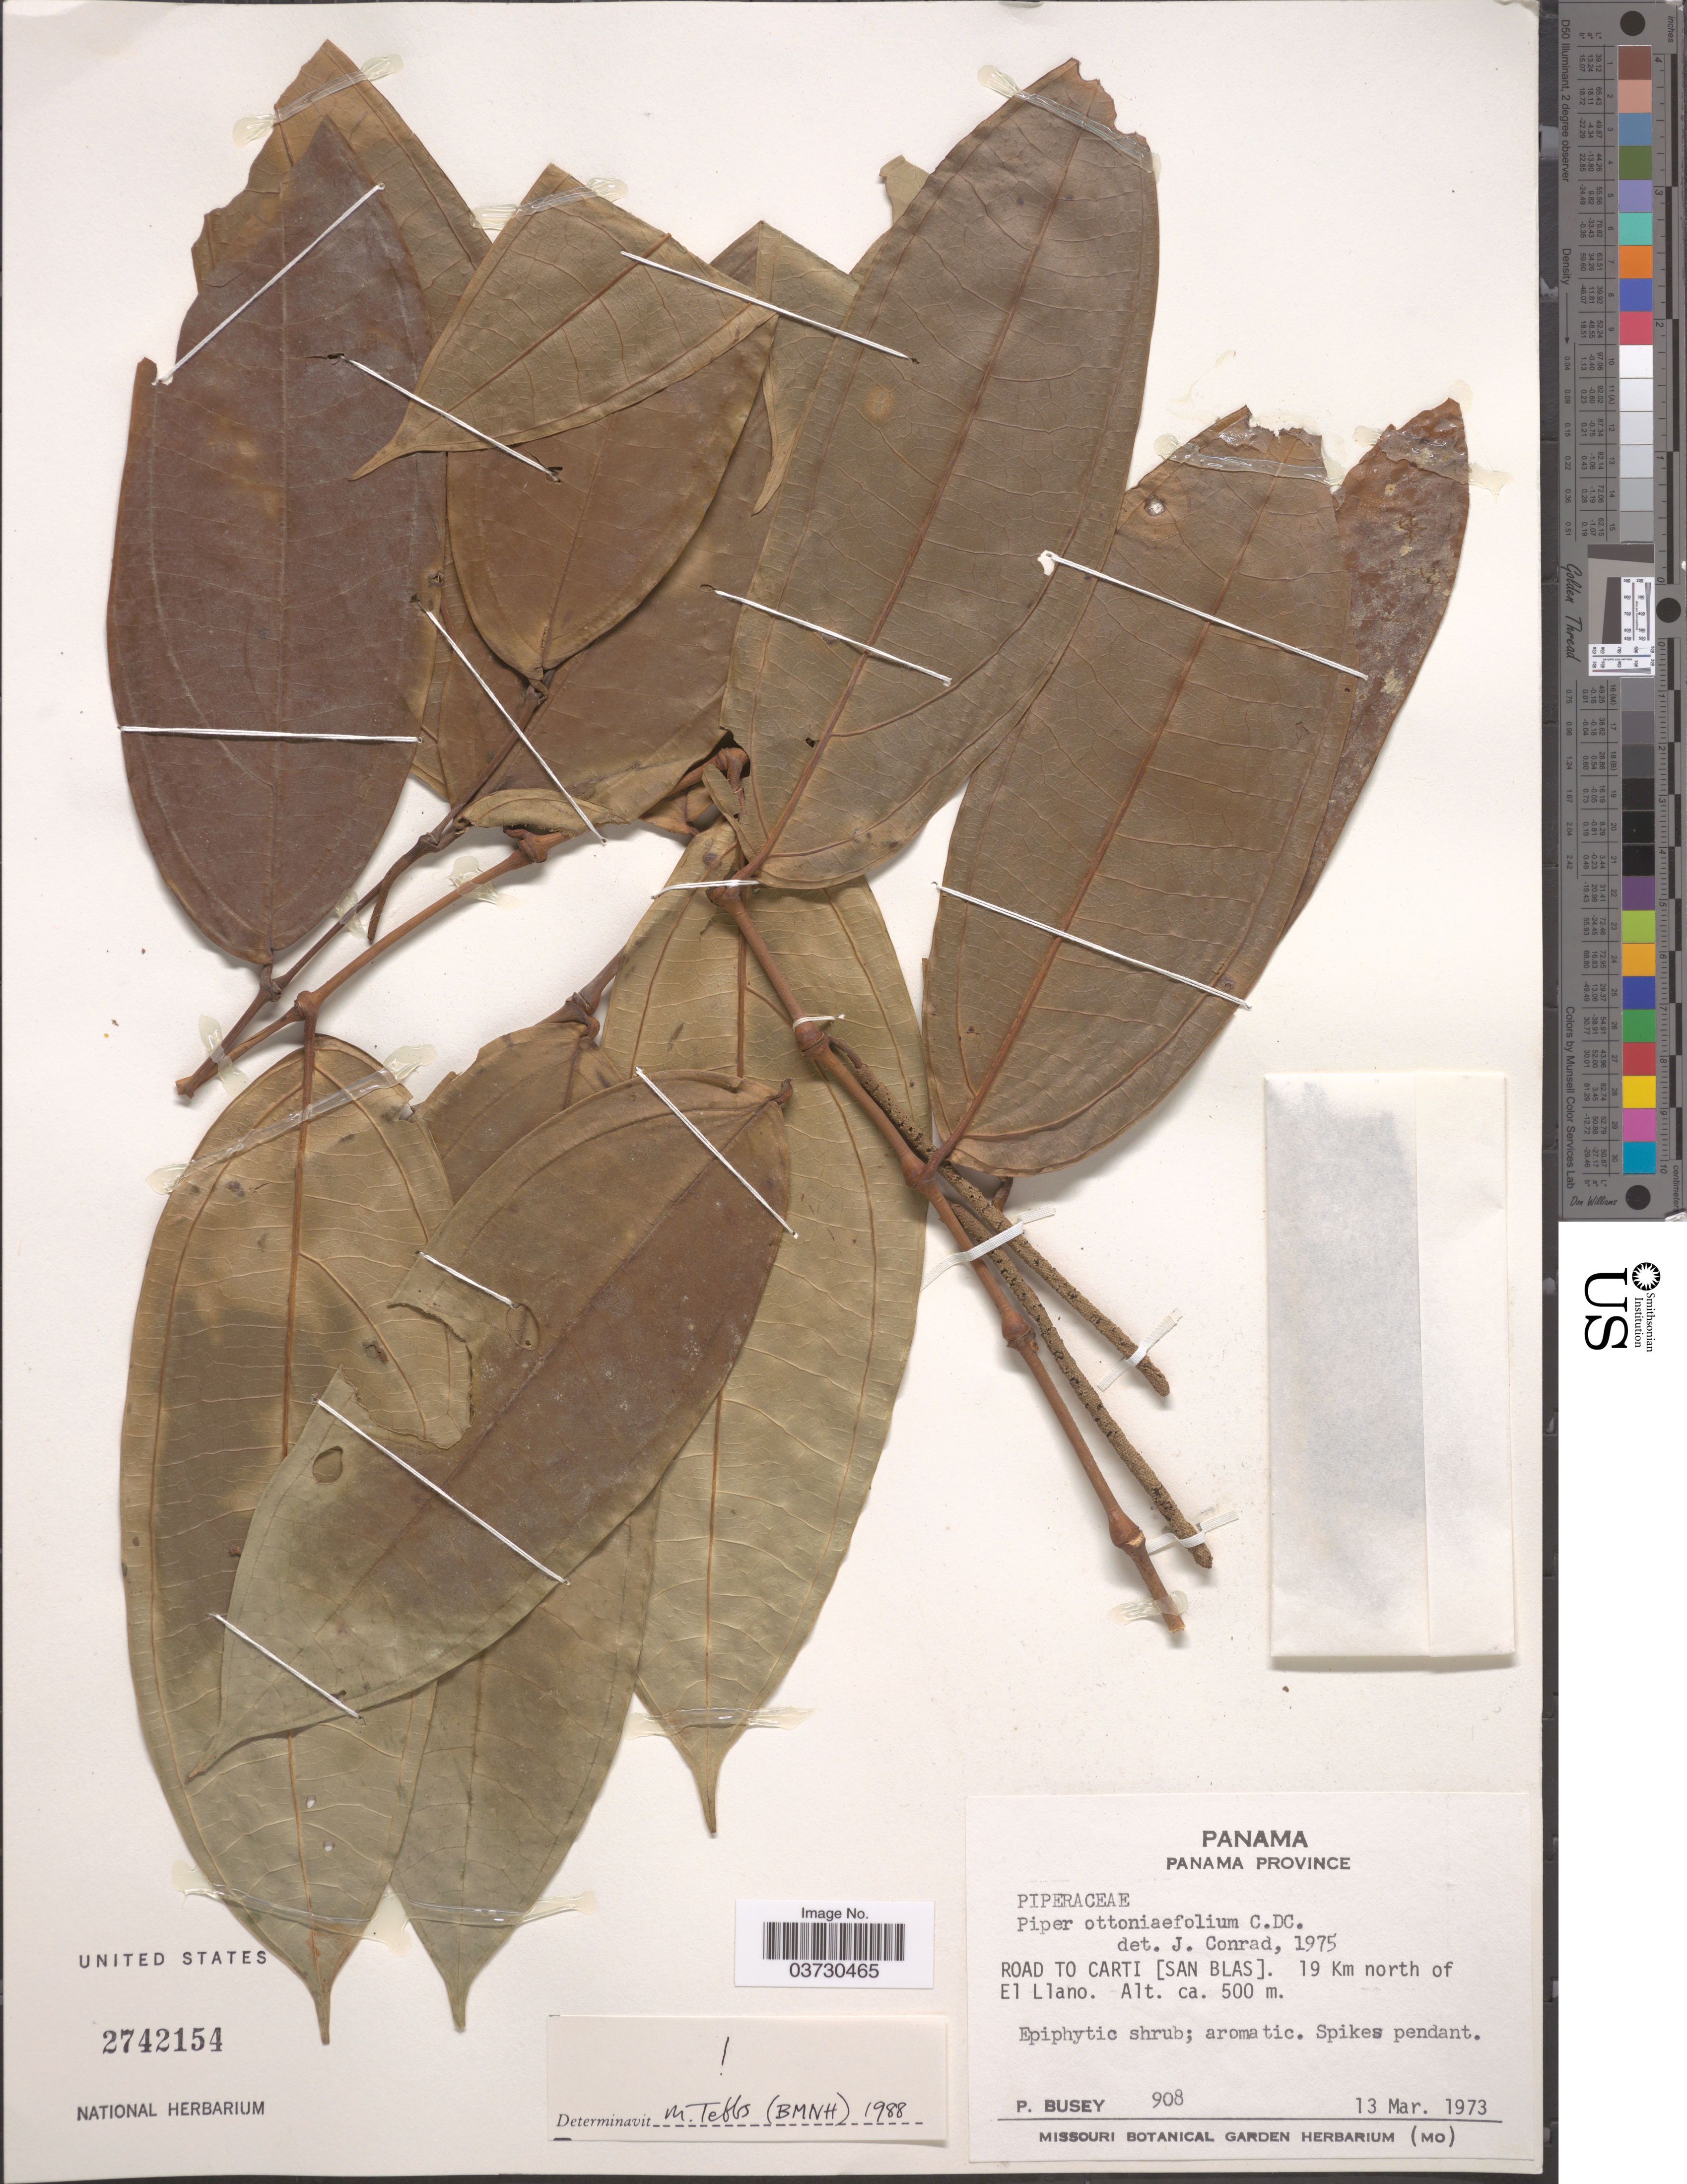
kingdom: Plantae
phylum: Tracheophyta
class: Magnoliopsida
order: Piperales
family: Piperaceae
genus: Piper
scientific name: Piper ottoniifolium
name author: C. DC.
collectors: P. Busey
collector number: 908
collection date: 1973-03-13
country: Panama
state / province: Panamá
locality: Road to Carti [San Blas]. 19 Km north of El Llano.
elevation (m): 500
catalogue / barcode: US 2742154